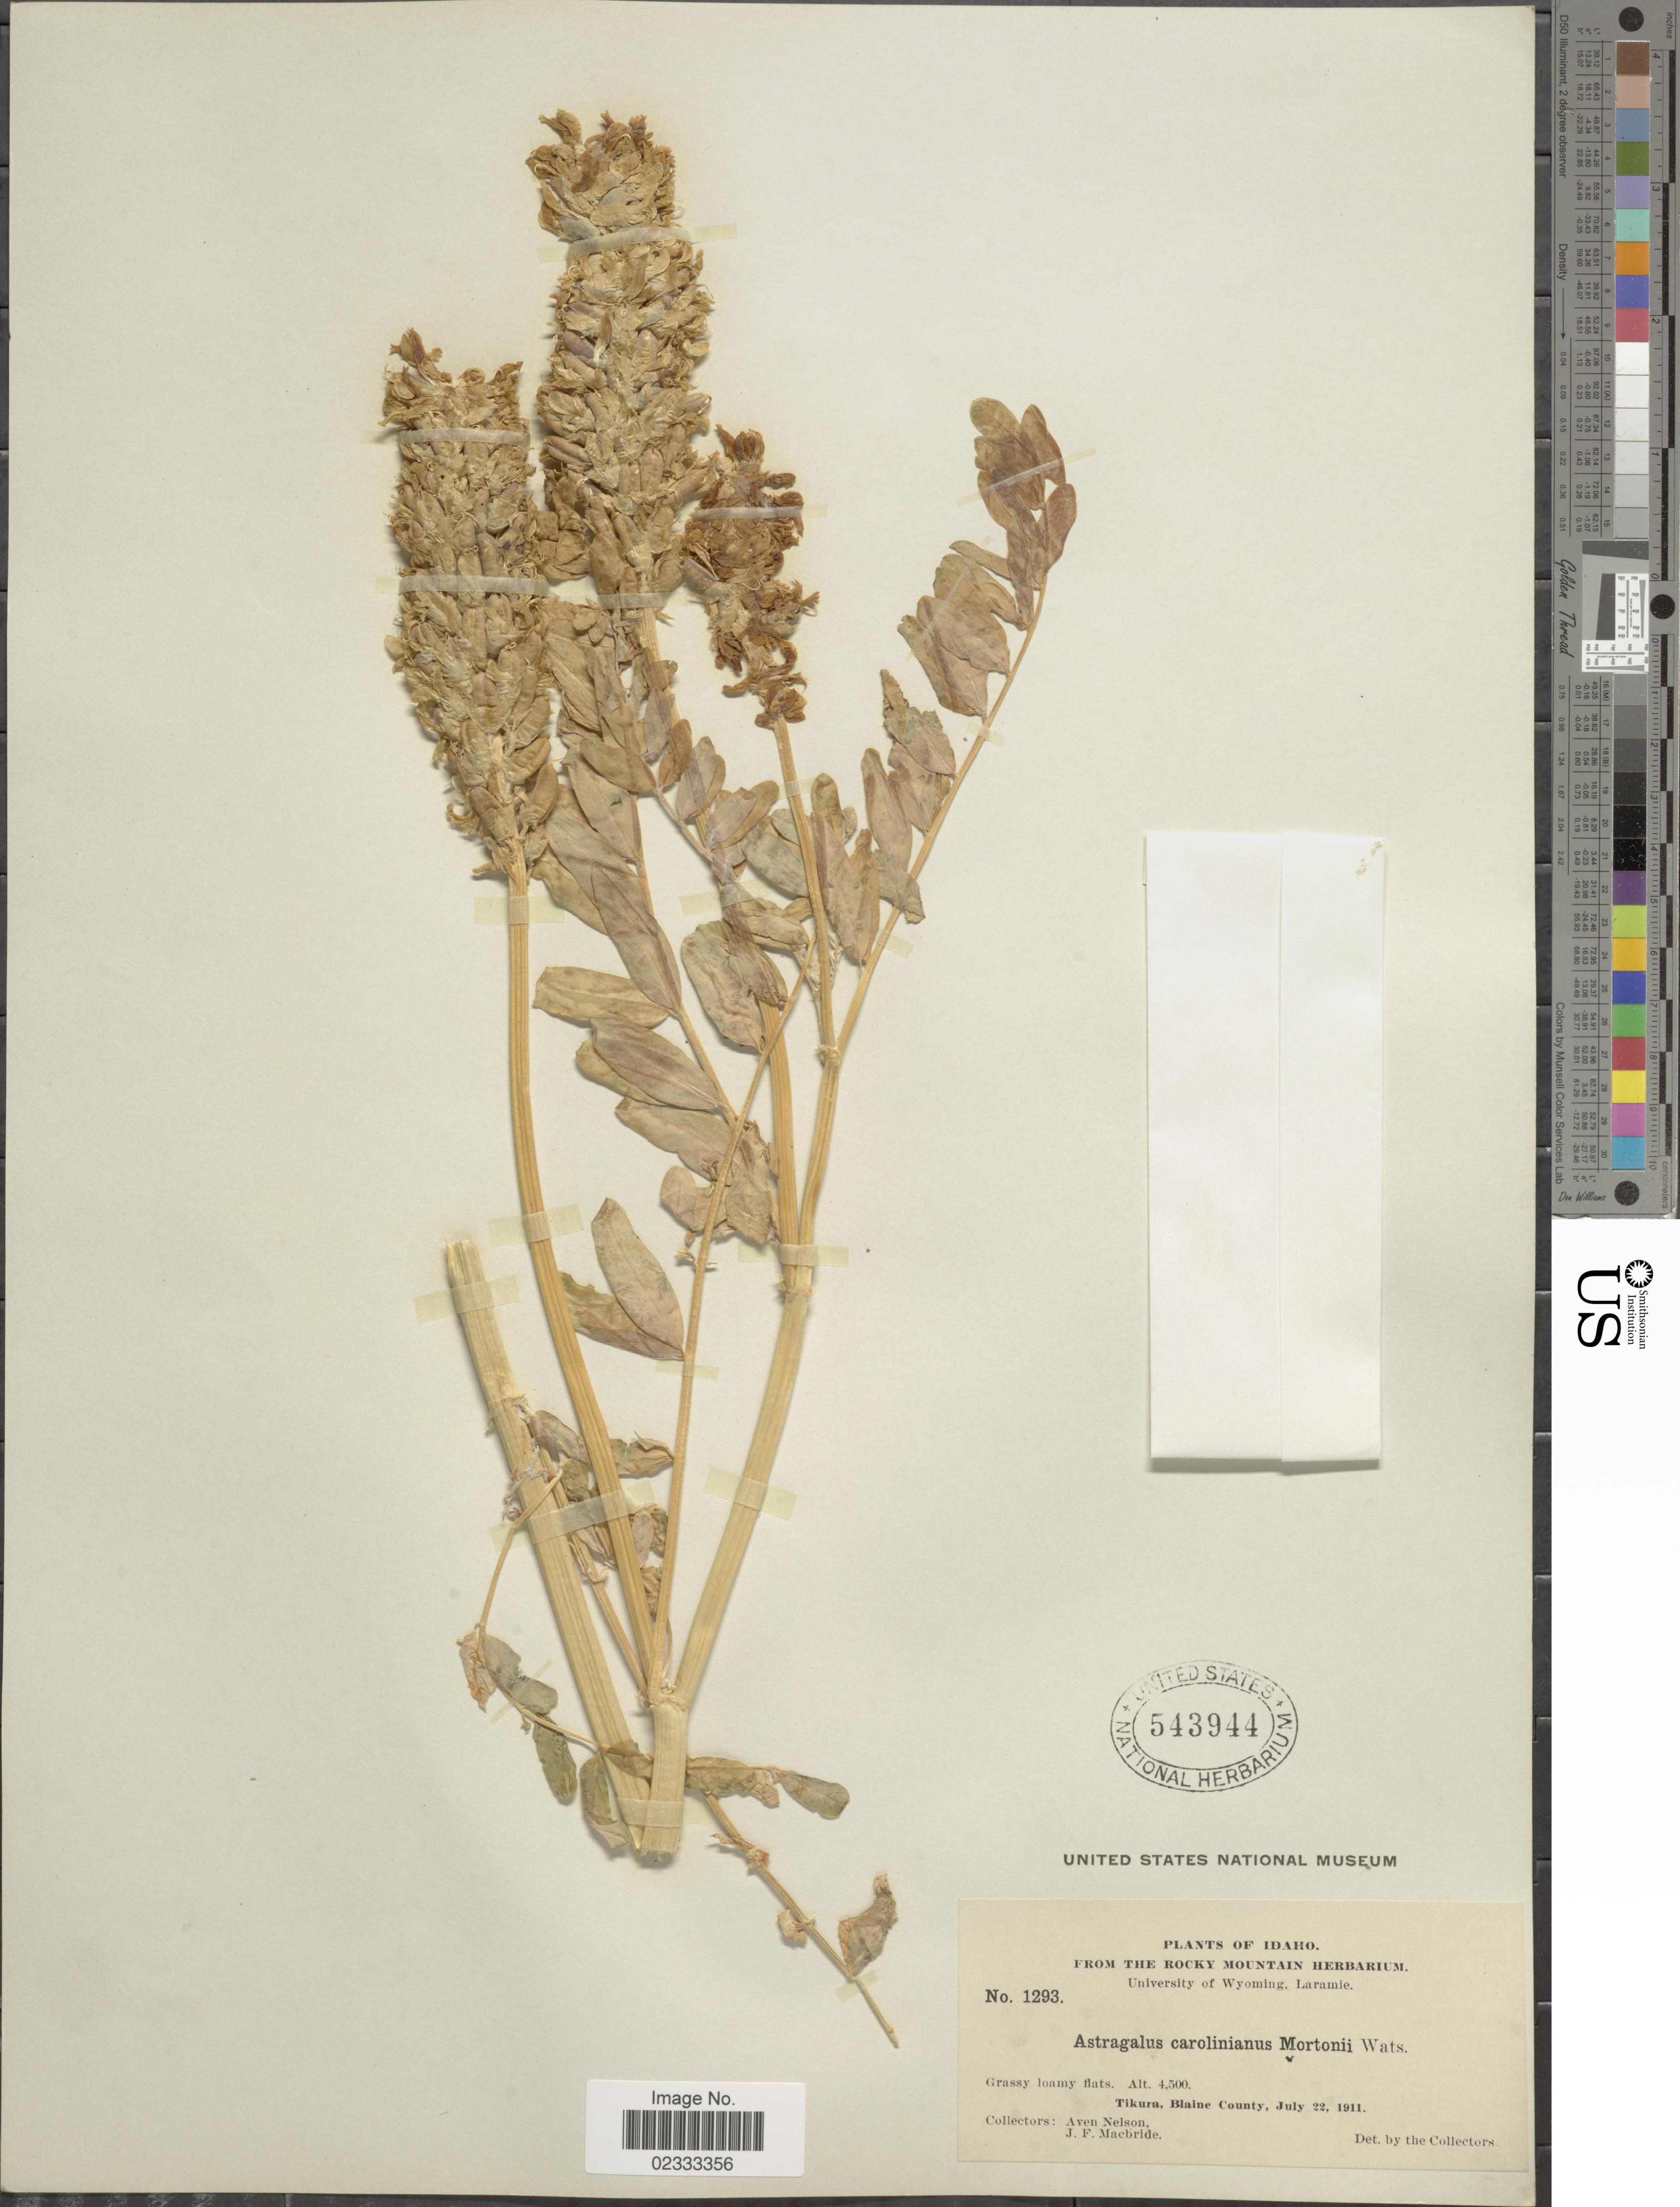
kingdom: Plantae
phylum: Tracheophyta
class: Magnoliopsida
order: Fabales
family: Fabaceae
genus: Astragalus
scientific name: Astragalus mortonii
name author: Nutt.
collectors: A. Nelson & J. F. Macbride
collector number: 1293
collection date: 1911-07-22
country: United States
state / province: Idaho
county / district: Blaine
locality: Grassy loamy flats, Tikura.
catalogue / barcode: US 543944